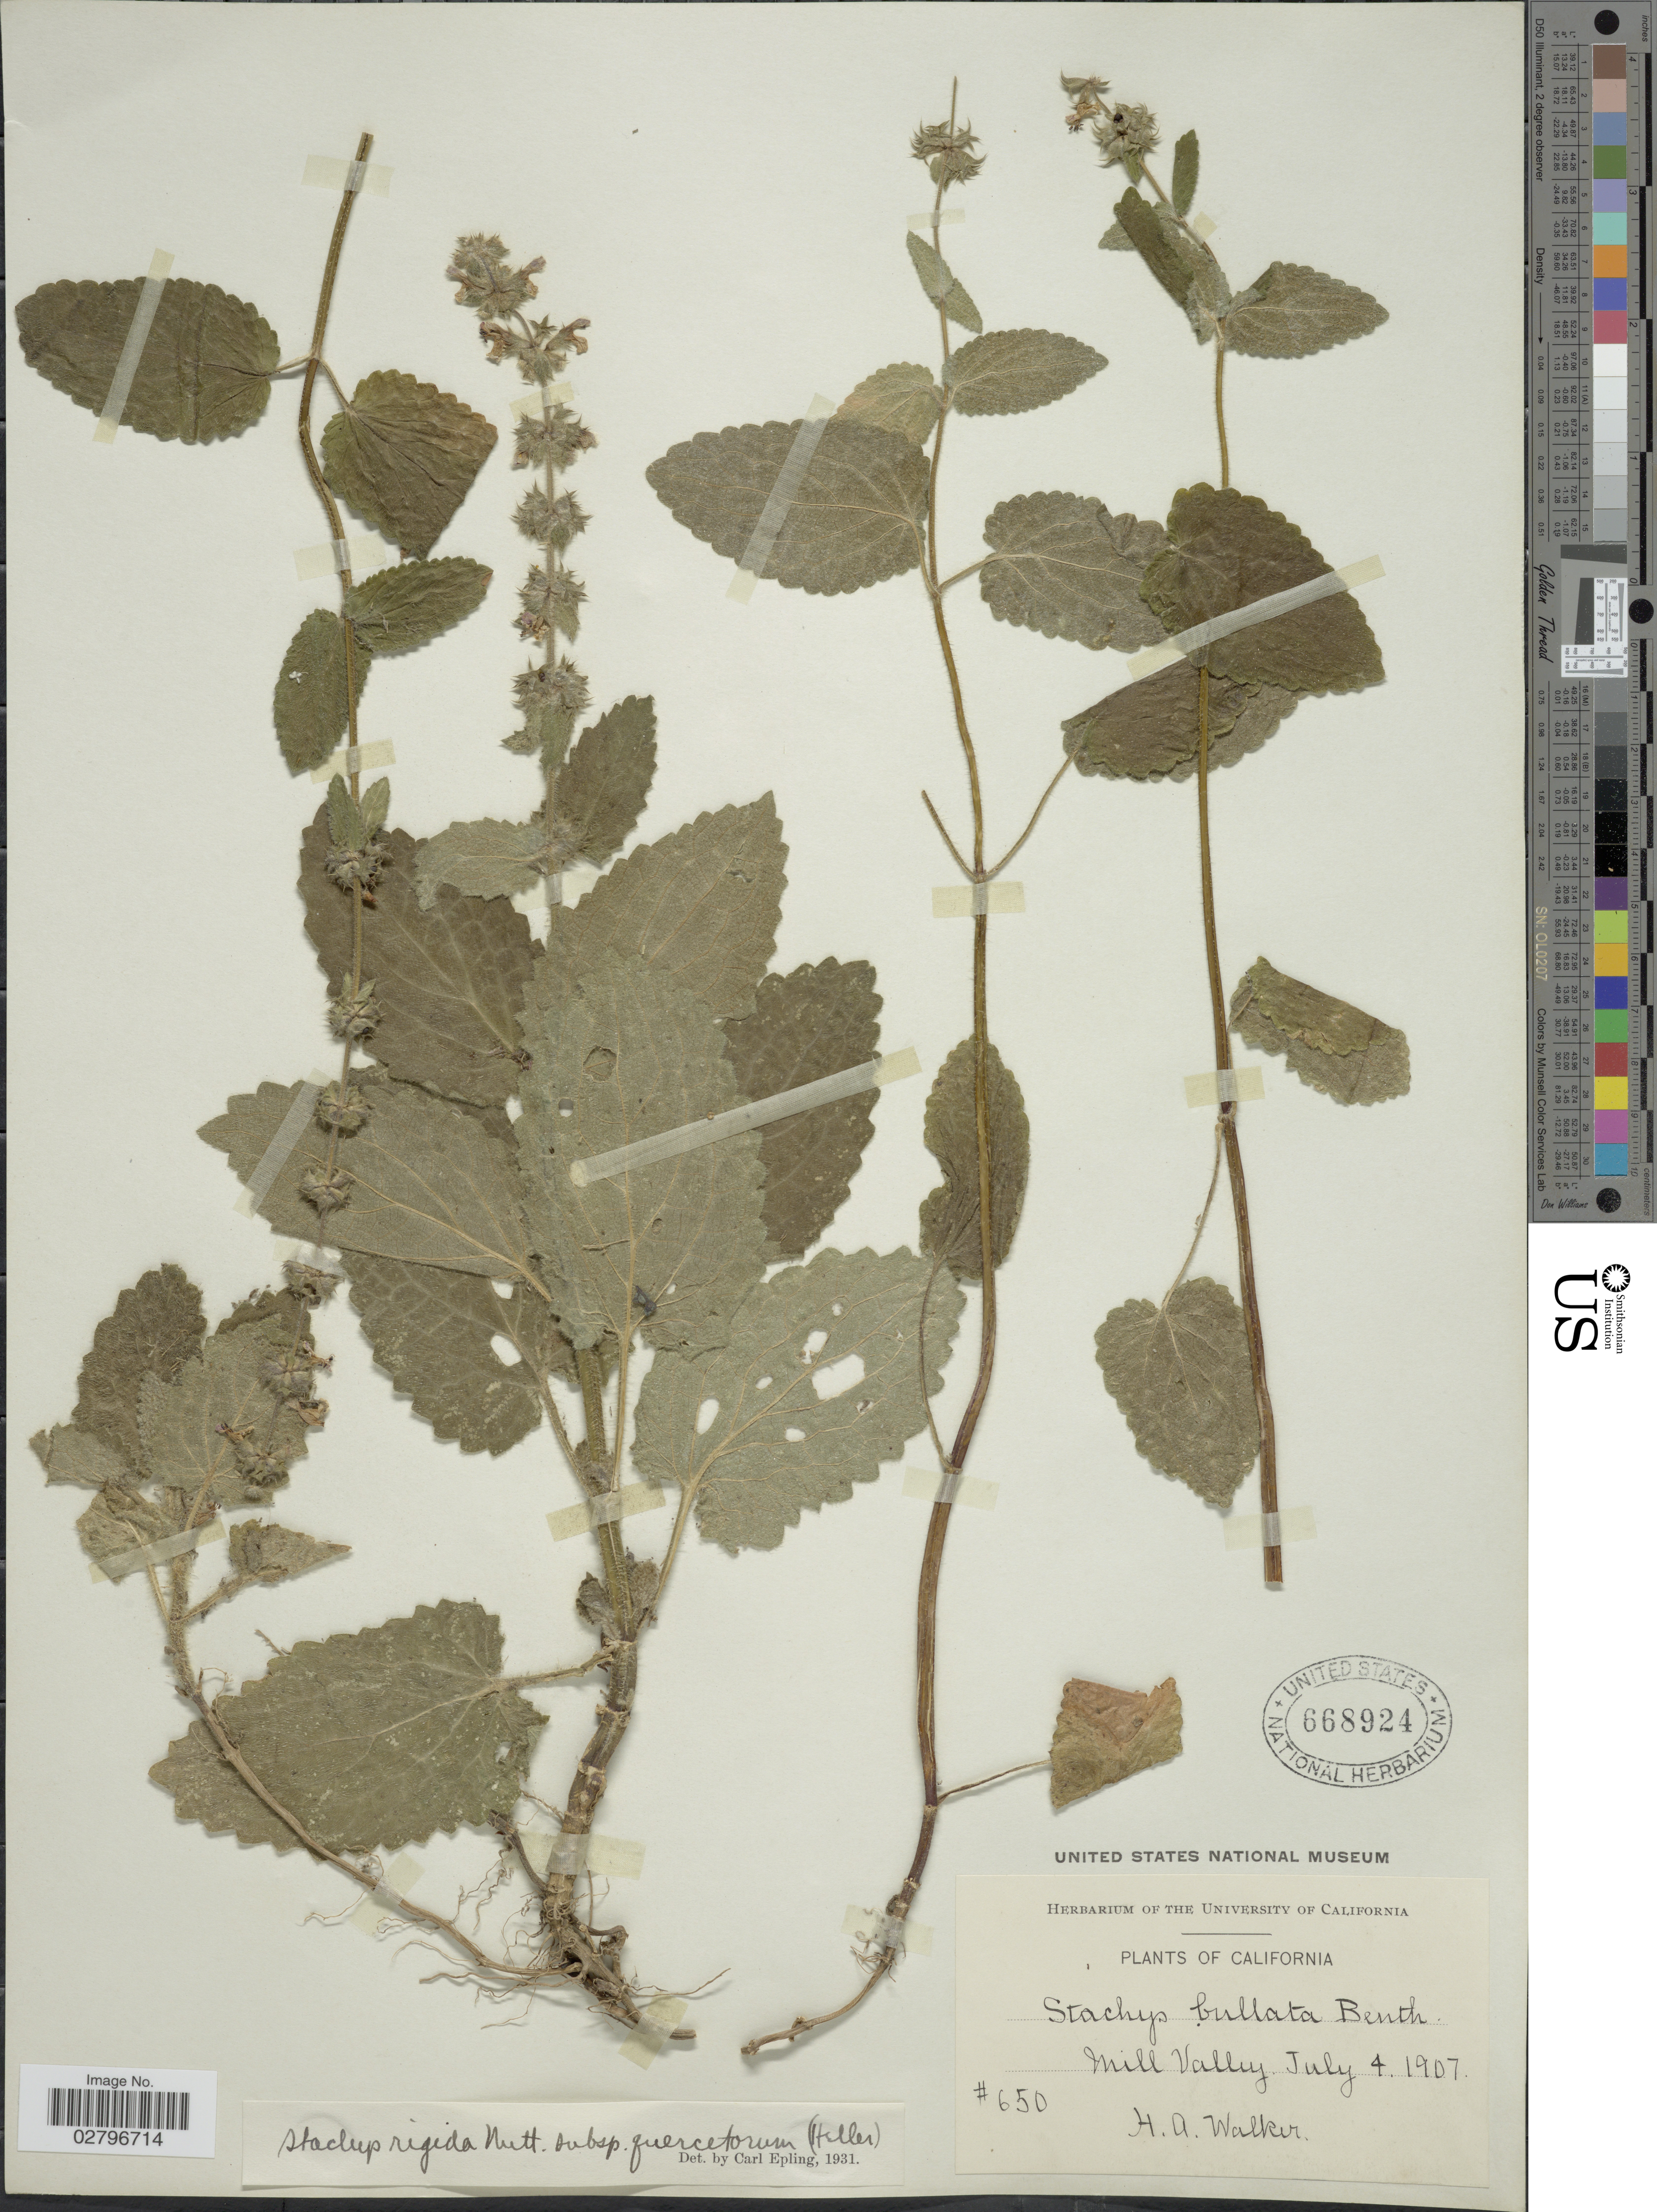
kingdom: Plantae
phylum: Tracheophyta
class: Magnoliopsida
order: Lamiales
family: Lamiaceae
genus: Stachys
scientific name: Stachys rigida subsp. quercetorum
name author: (A. Heller) Epling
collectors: H. Walker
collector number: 650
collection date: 1907-07-04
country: United States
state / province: California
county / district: Marin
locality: Mill Valley.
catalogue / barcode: US 668924